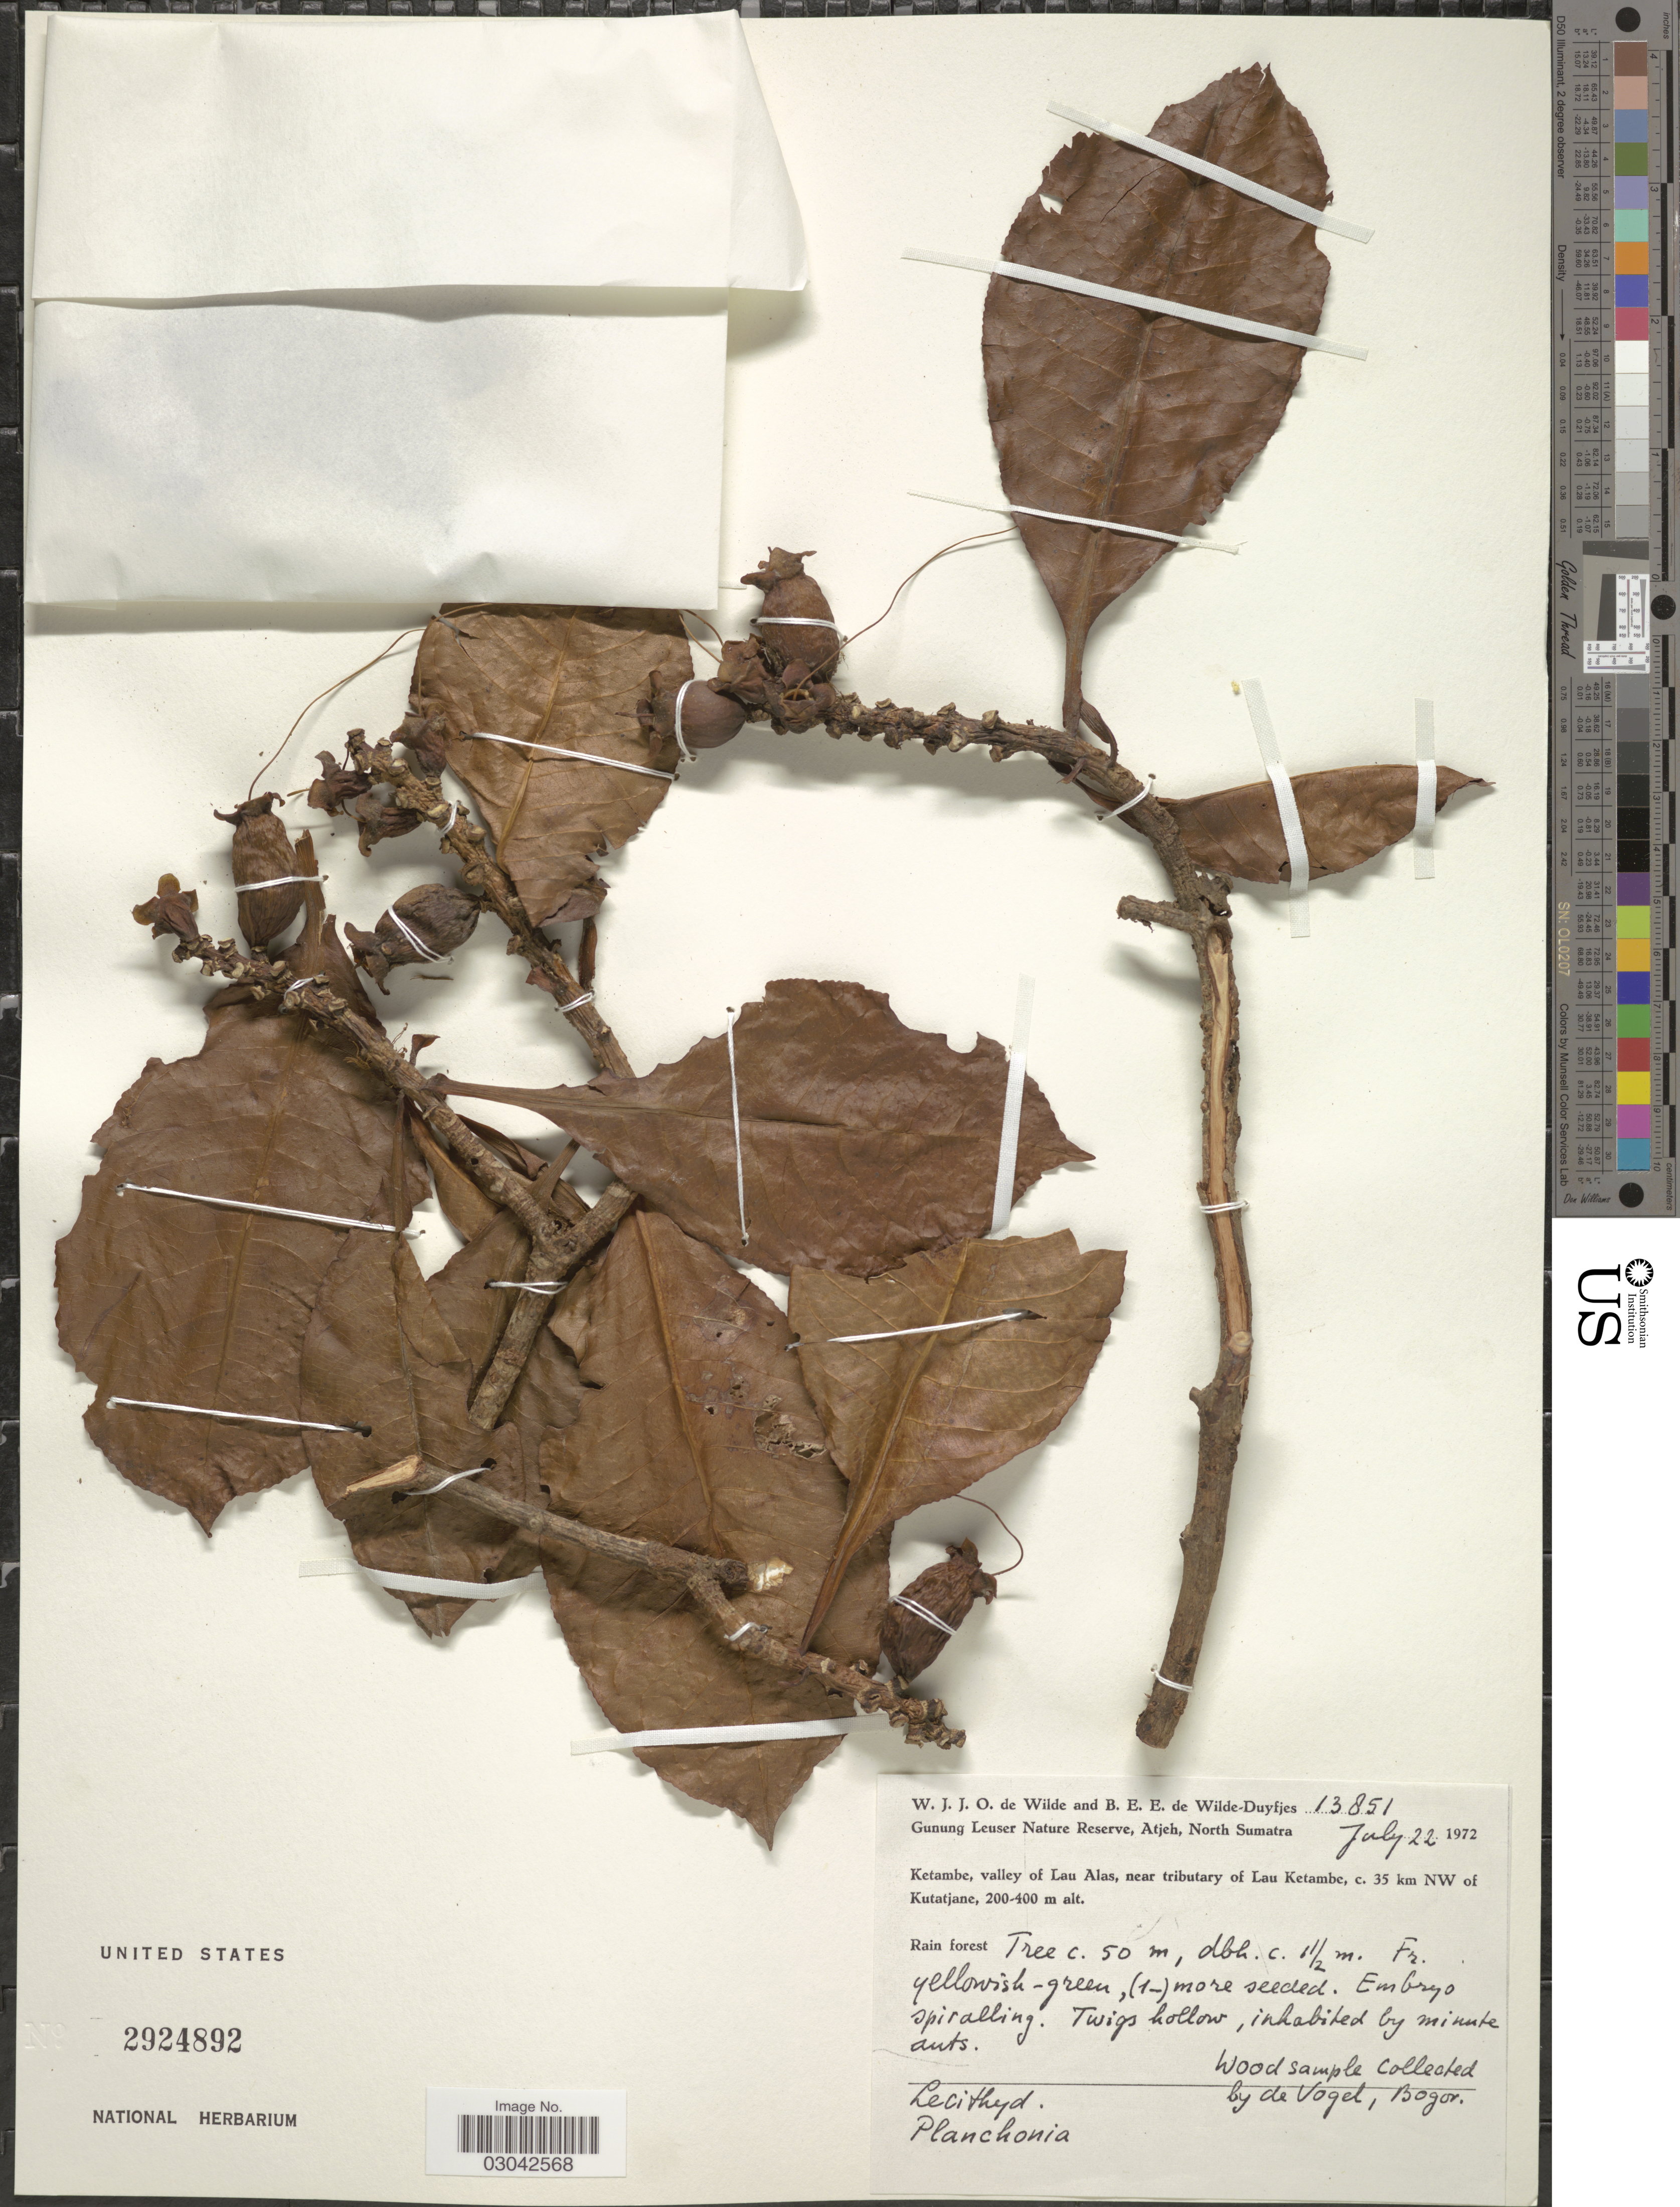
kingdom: Plantae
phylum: Tracheophyta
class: Magnoliopsida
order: Ericales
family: Lecythidaceae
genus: Planchonia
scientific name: Planchonia sp.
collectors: W. J. de Wilde & B. E. de Wilde-Duyfjes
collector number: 13851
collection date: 1972-07-22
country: Indonesia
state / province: Sumatra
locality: Gunung Leuser Nature Reserve, Atjeh, North Sumatra. Ketambe, valley of Lau Alas, near tributary of Lau Ketambe, c. 35 km NW of Kutatjane.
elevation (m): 200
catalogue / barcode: US 2924892